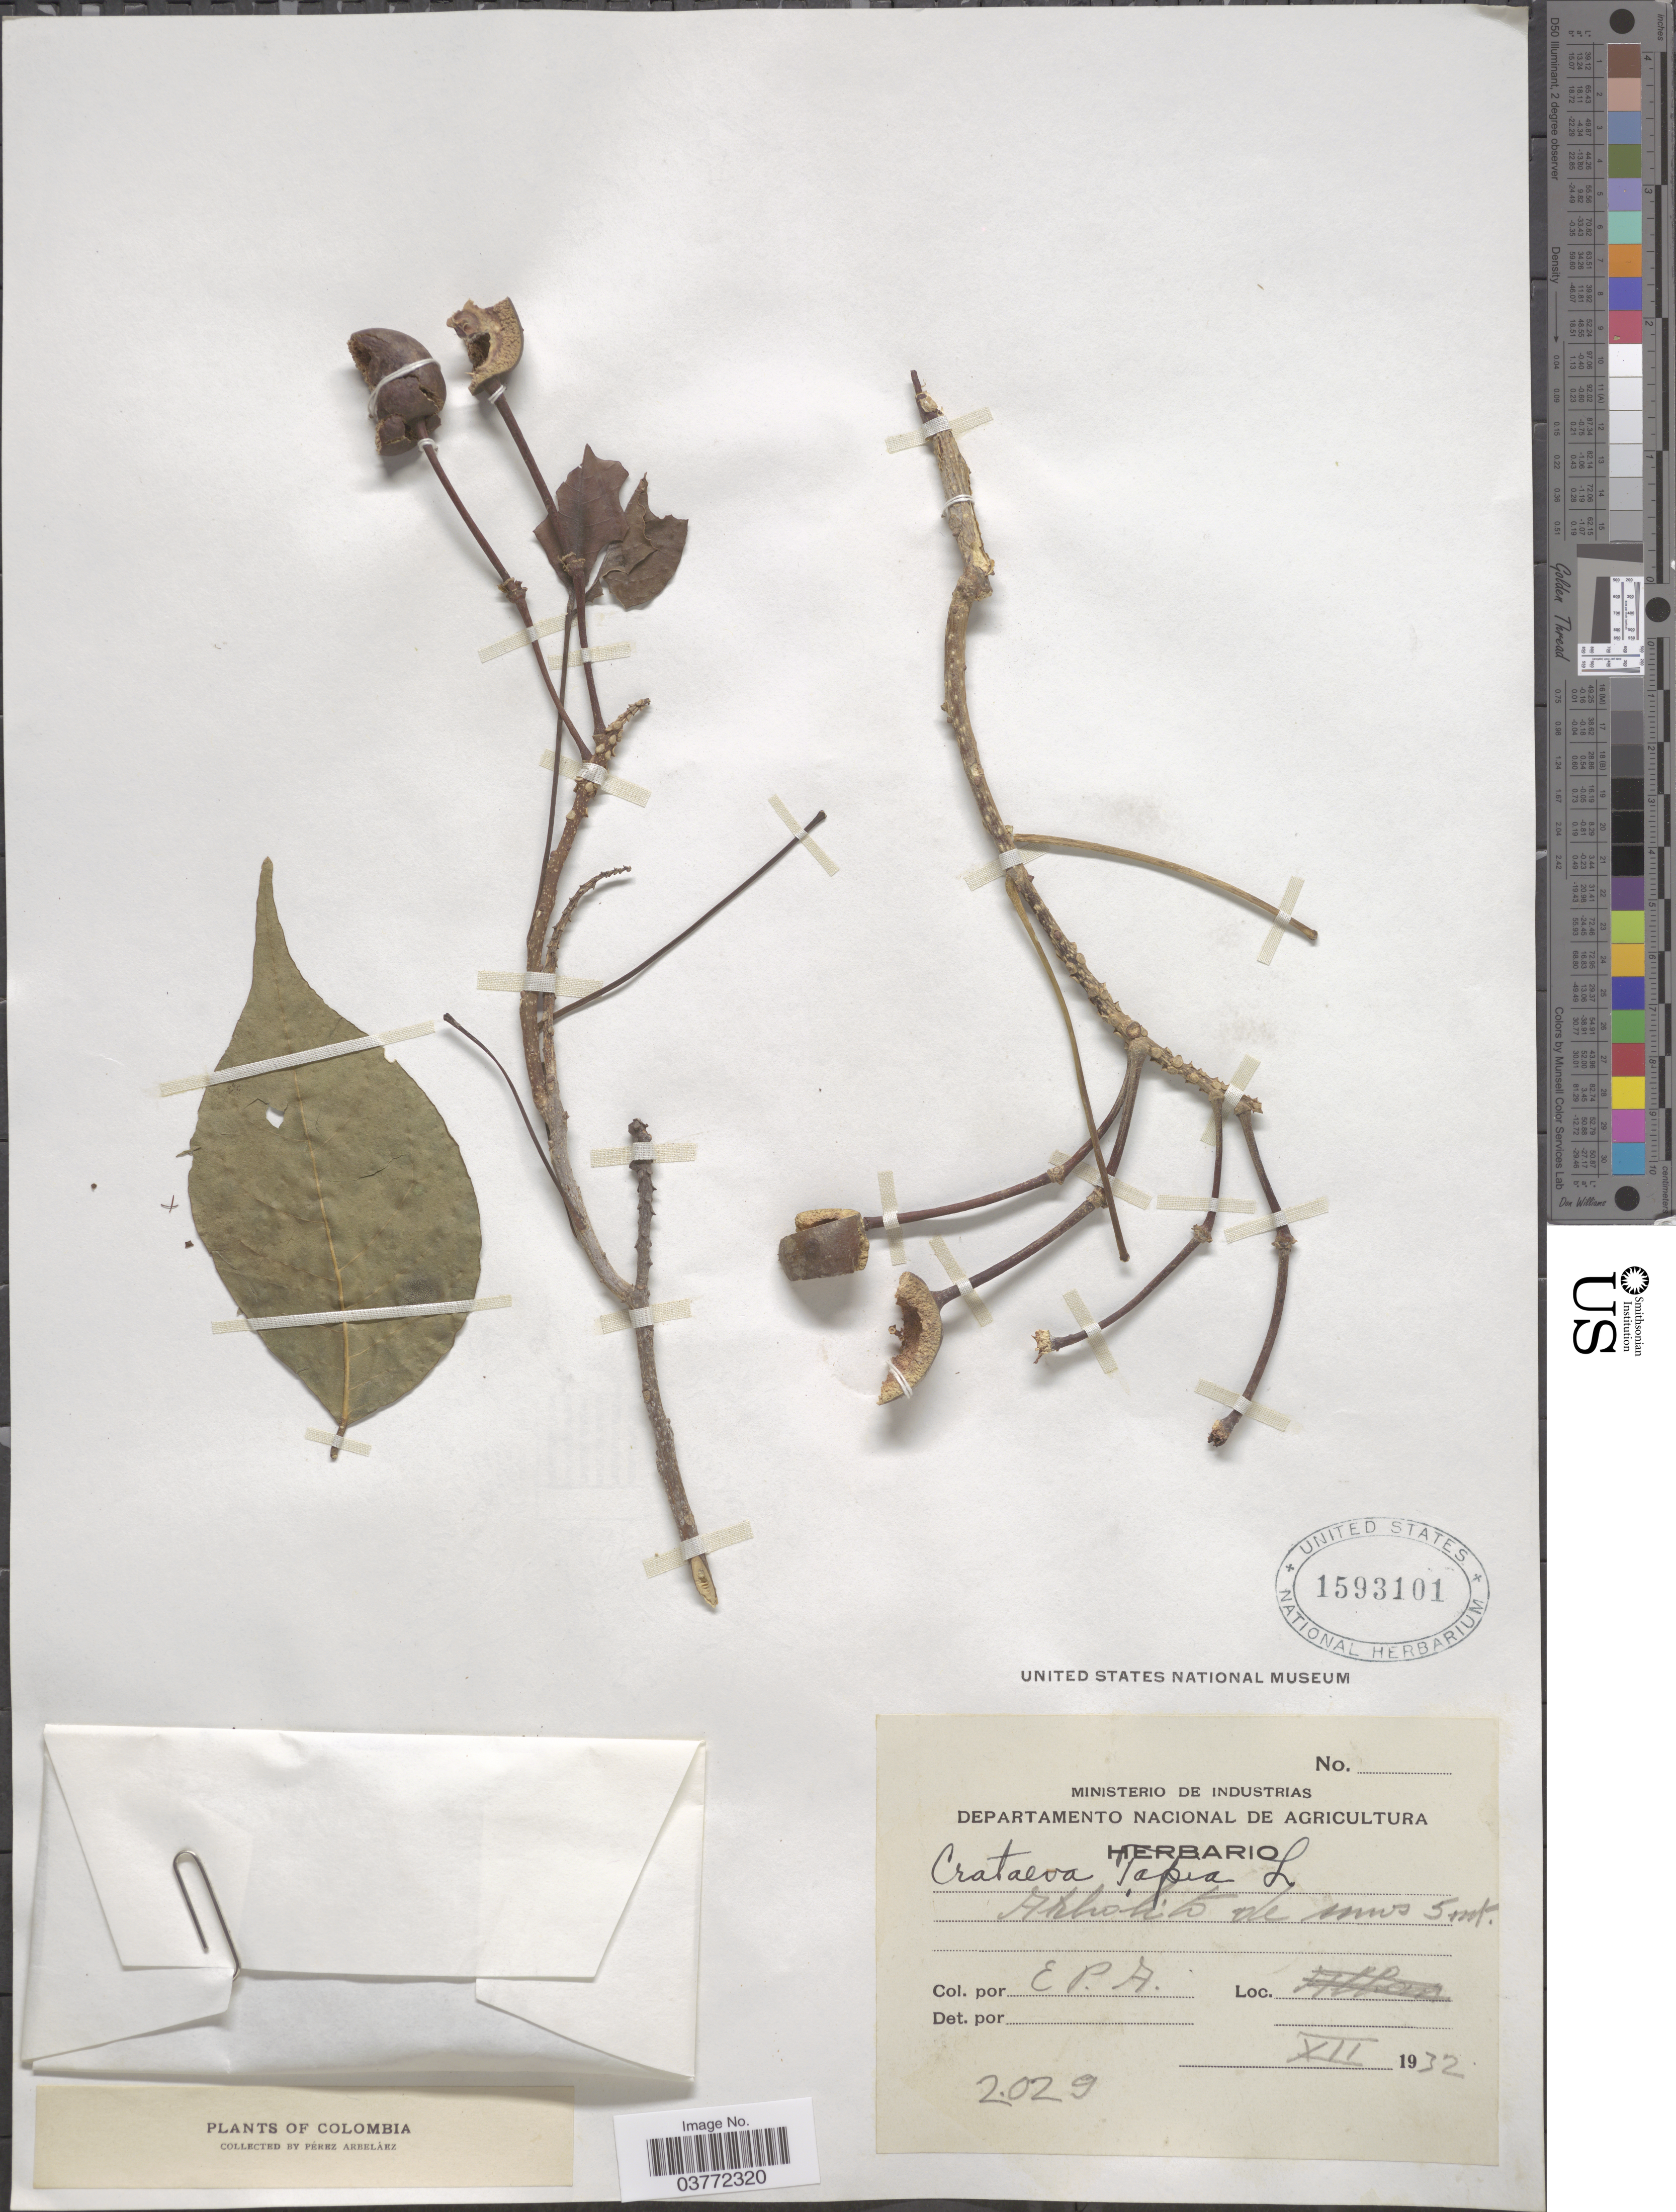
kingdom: Plantae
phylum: Tracheophyta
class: Magnoliopsida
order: Brassicales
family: Capparaceae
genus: Crateva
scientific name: Crateva tapia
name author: L.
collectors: E. Pérez Arbeláez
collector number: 2029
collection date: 1932-12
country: Colombia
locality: Atcholito de mns 5 mt. [interpreted] [unsure placement]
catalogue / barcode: US 1593101